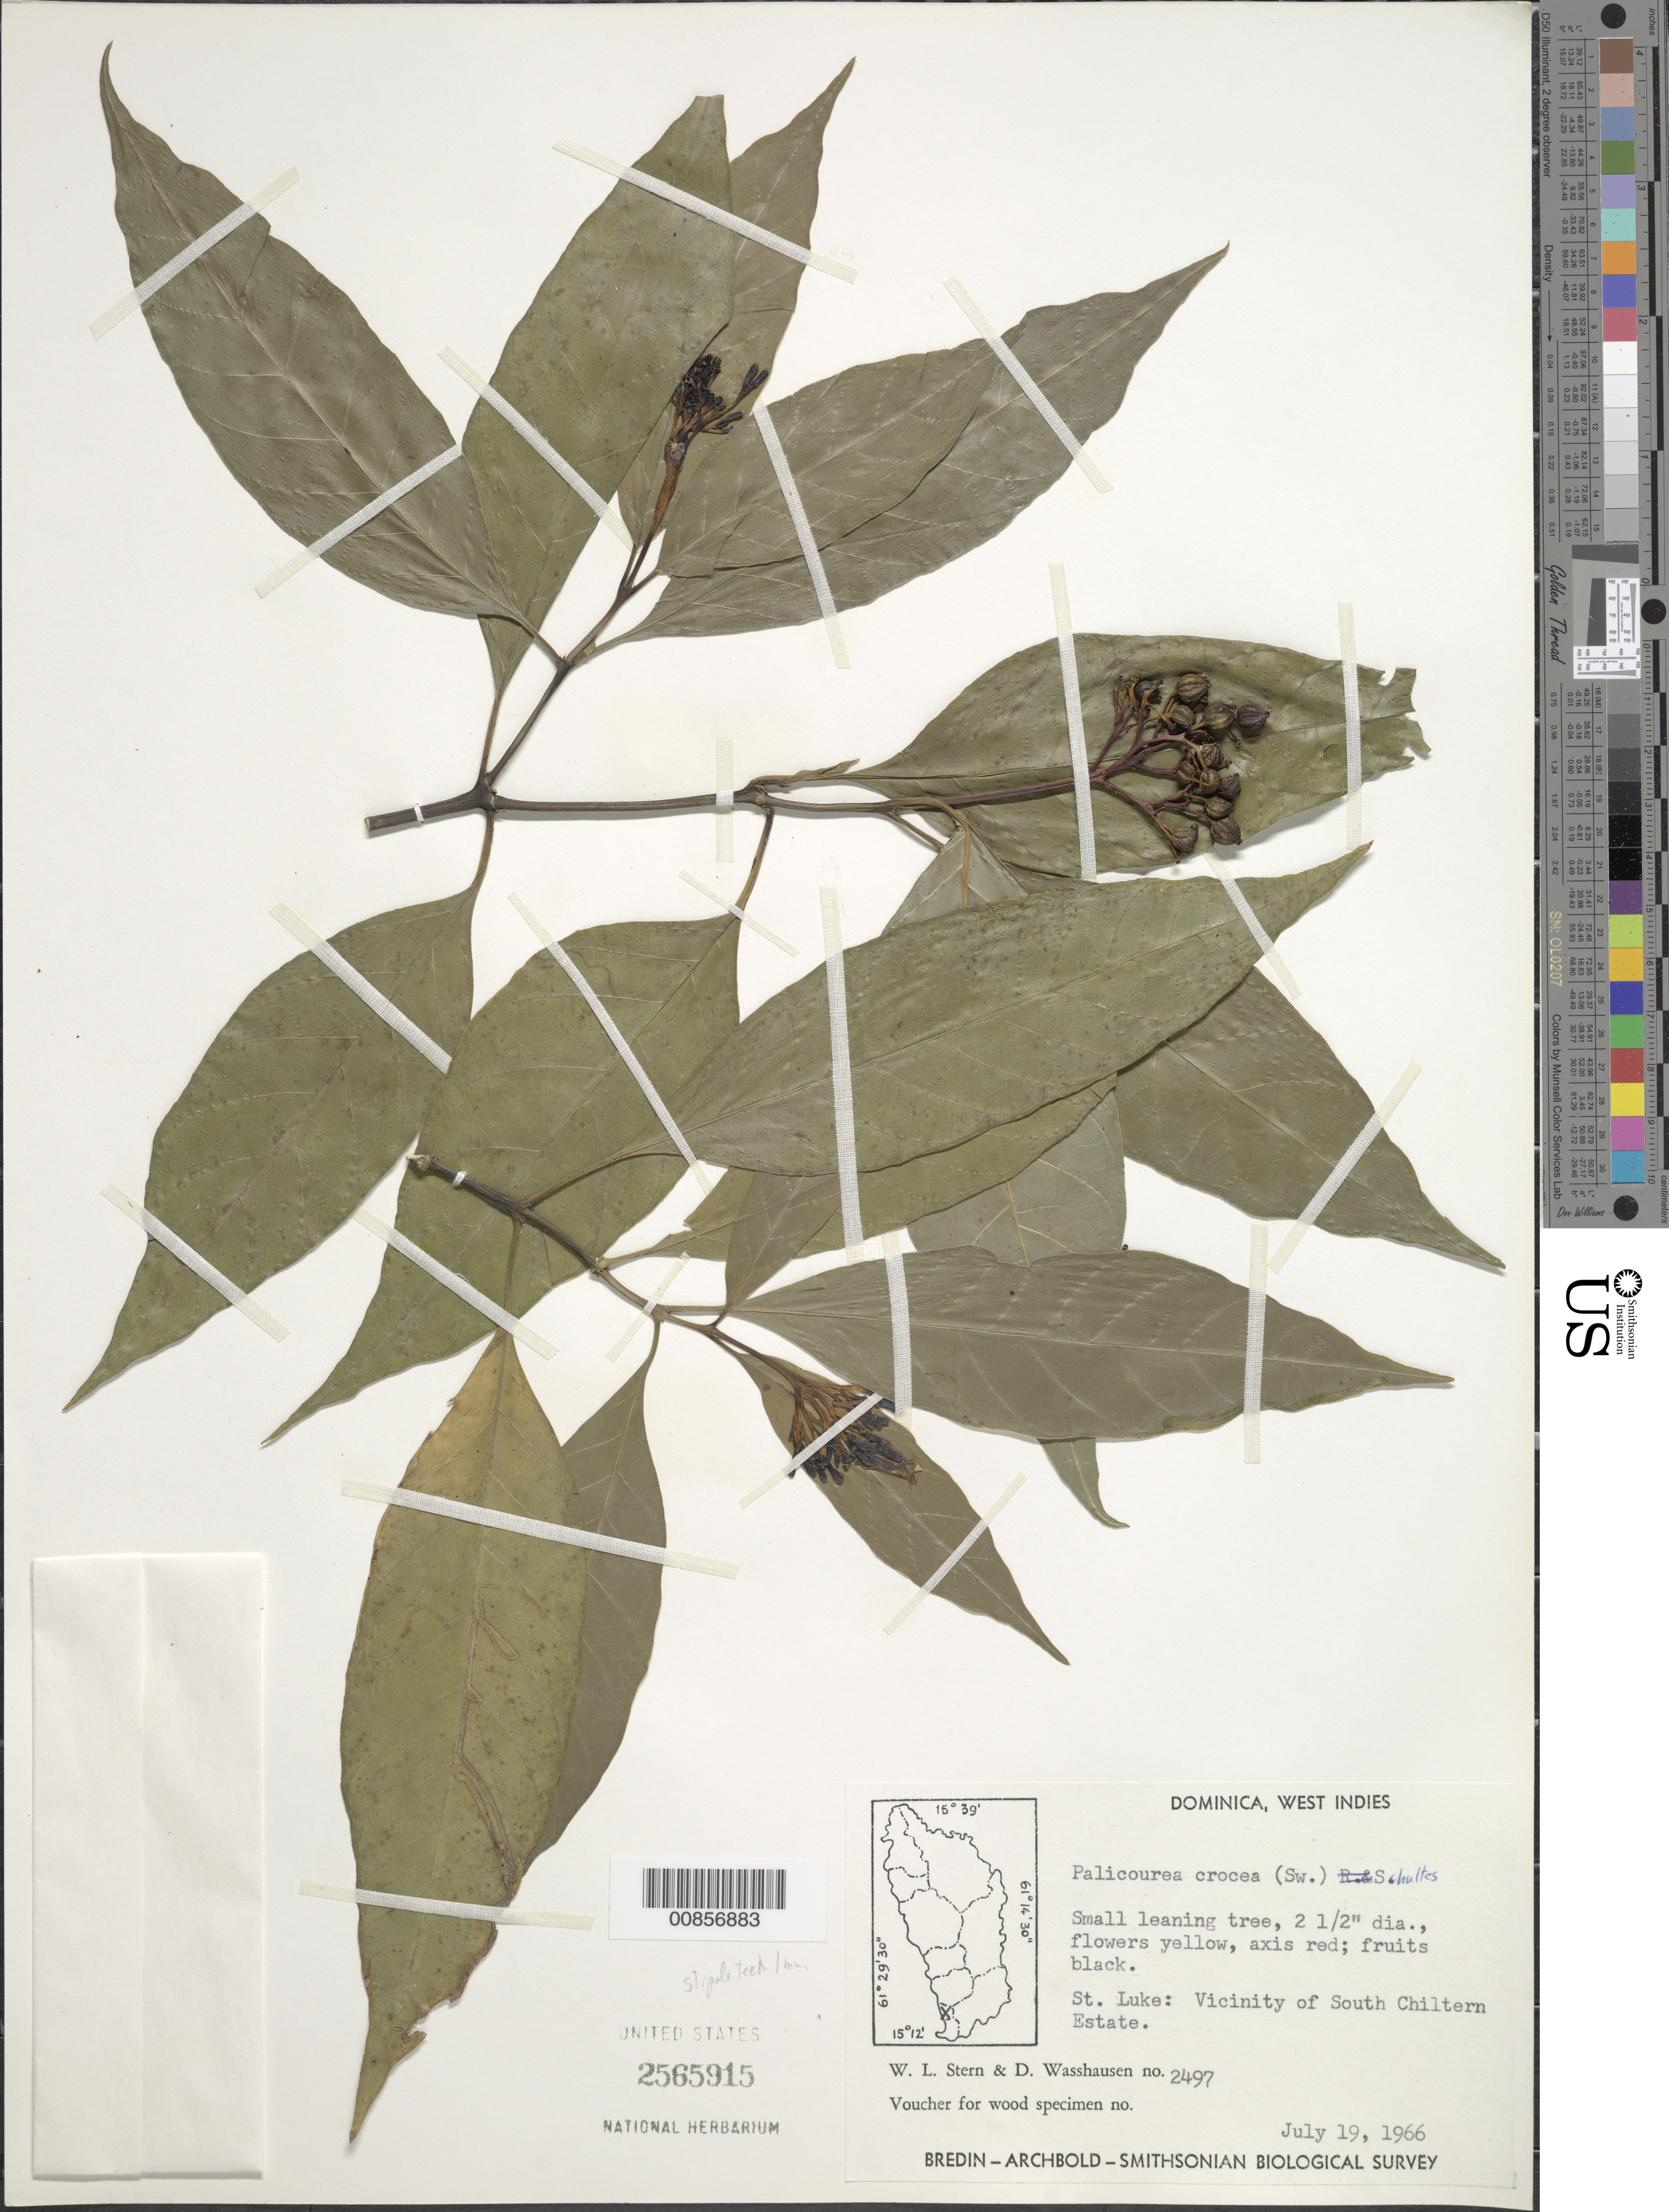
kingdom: Plantae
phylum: Tracheophyta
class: Magnoliopsida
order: Gentianales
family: Rubiaceae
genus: Palicourea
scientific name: Palicourea crocea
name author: (Sw.) Schult.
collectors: W. L. Stern & D. C. Wasshausen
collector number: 2497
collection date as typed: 19 Jul 1966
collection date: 1966-07-19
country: Dominica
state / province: St. Luke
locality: Vicinity of South Chiltern Estate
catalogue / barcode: US 2565915